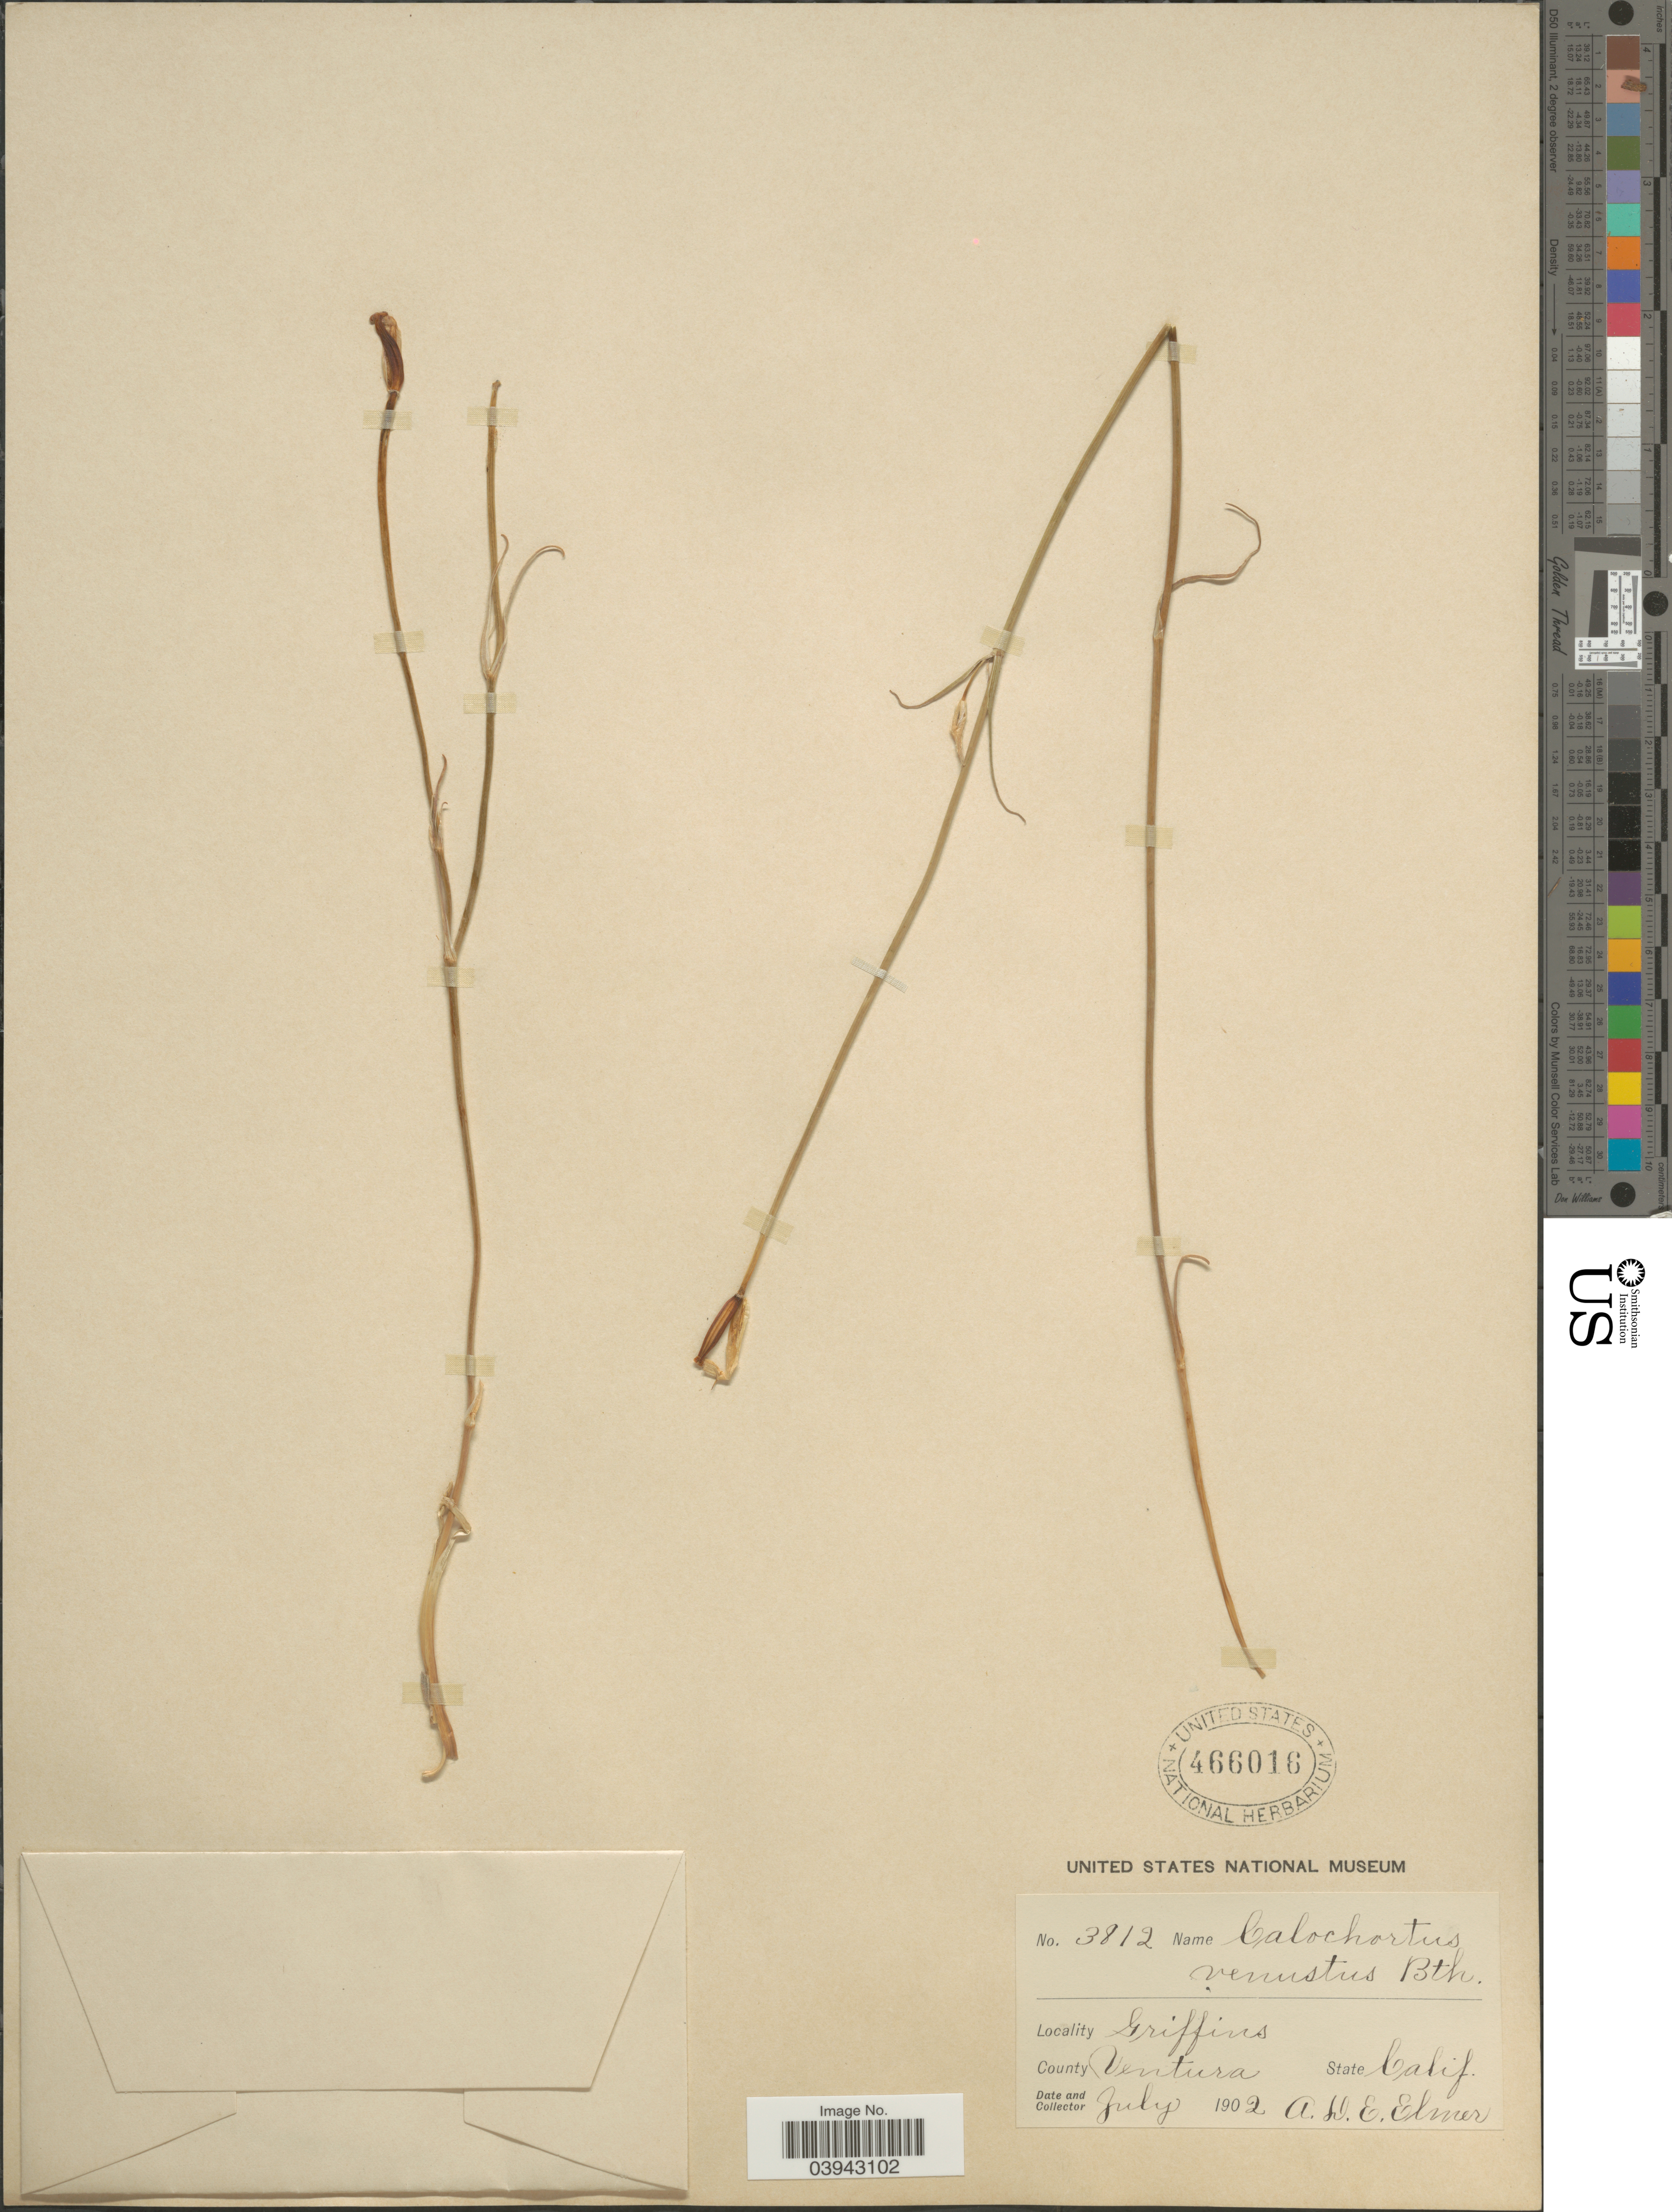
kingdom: Plantae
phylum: Tracheophyta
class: Liliopsida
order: Liliales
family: Liliaceae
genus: Calochortus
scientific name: Calochortus venustus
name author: Douglas ex Benth.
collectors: A. D. E. Elmer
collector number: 3812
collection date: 1902-07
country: United States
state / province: California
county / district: Ventura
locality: Griffins. County Ventura.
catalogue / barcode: US 466016